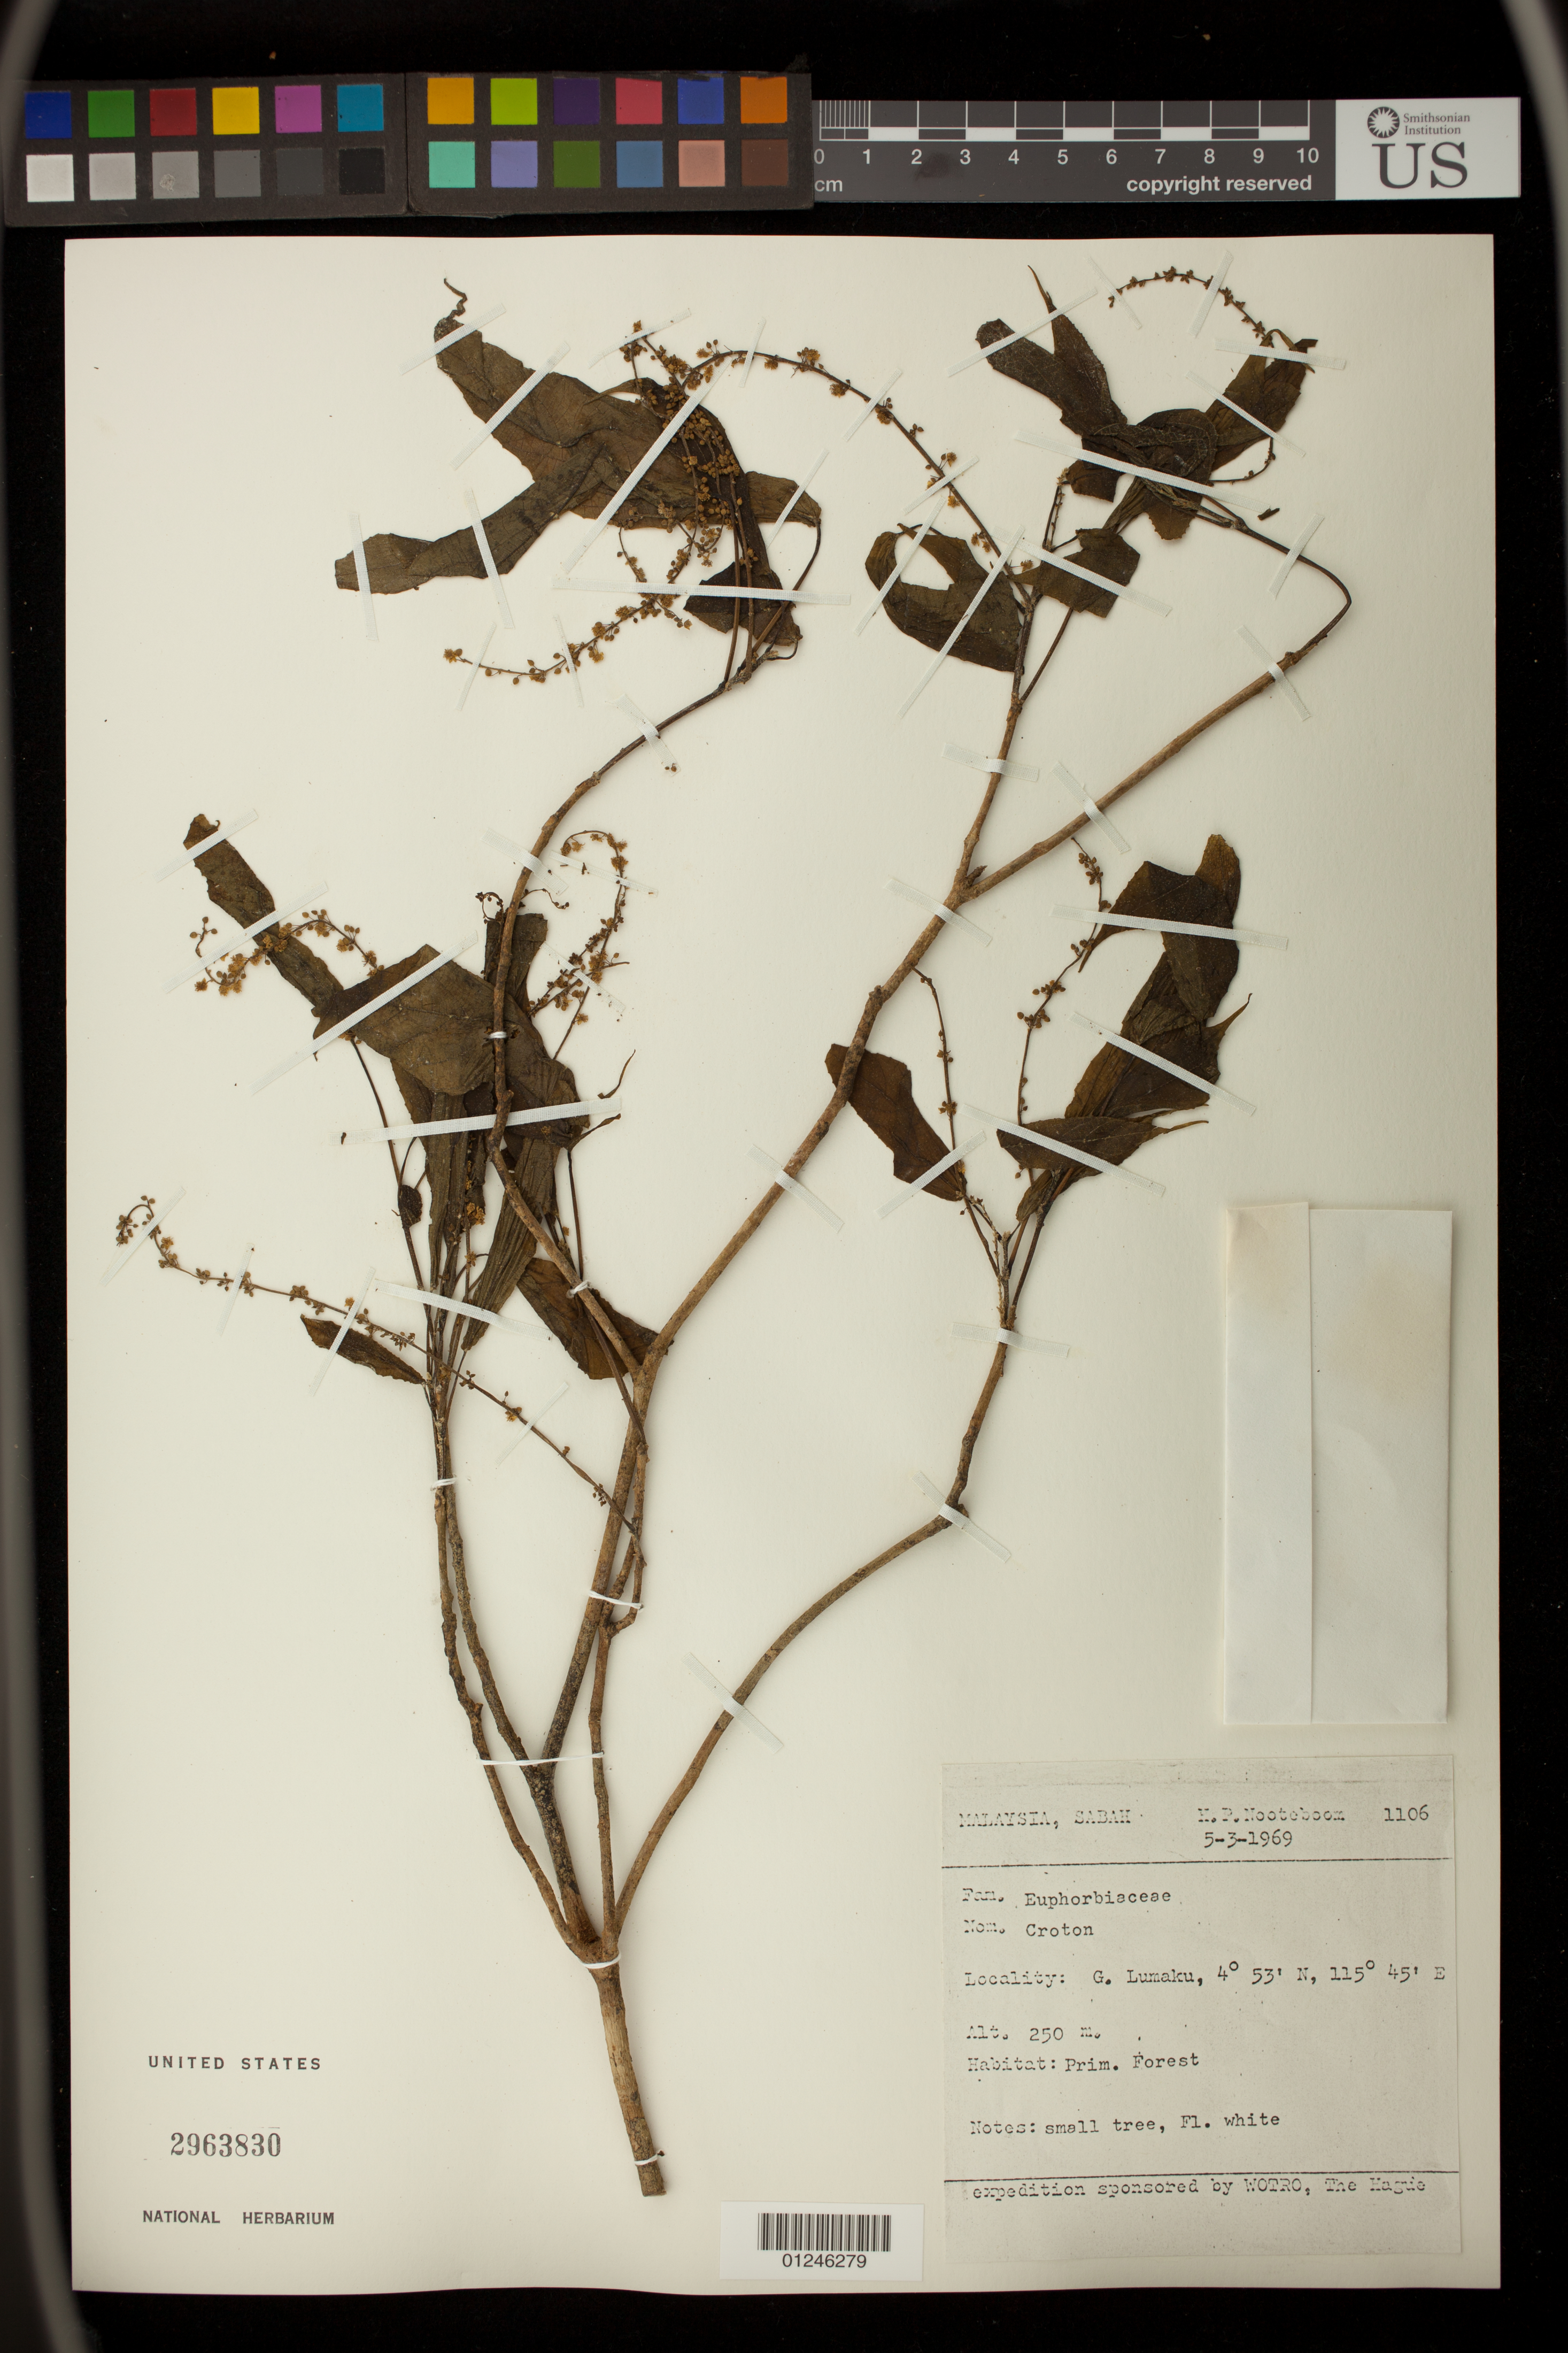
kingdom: Plantae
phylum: Tracheophyta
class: Magnoliopsida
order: Malpighiales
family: Euphorbiaceae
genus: Croton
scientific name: Croton sp.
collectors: H. P. Nooteboom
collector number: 1106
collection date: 1969-05-03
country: Malaysia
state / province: Sabah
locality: G. Lumaku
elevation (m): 250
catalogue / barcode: US 2963830